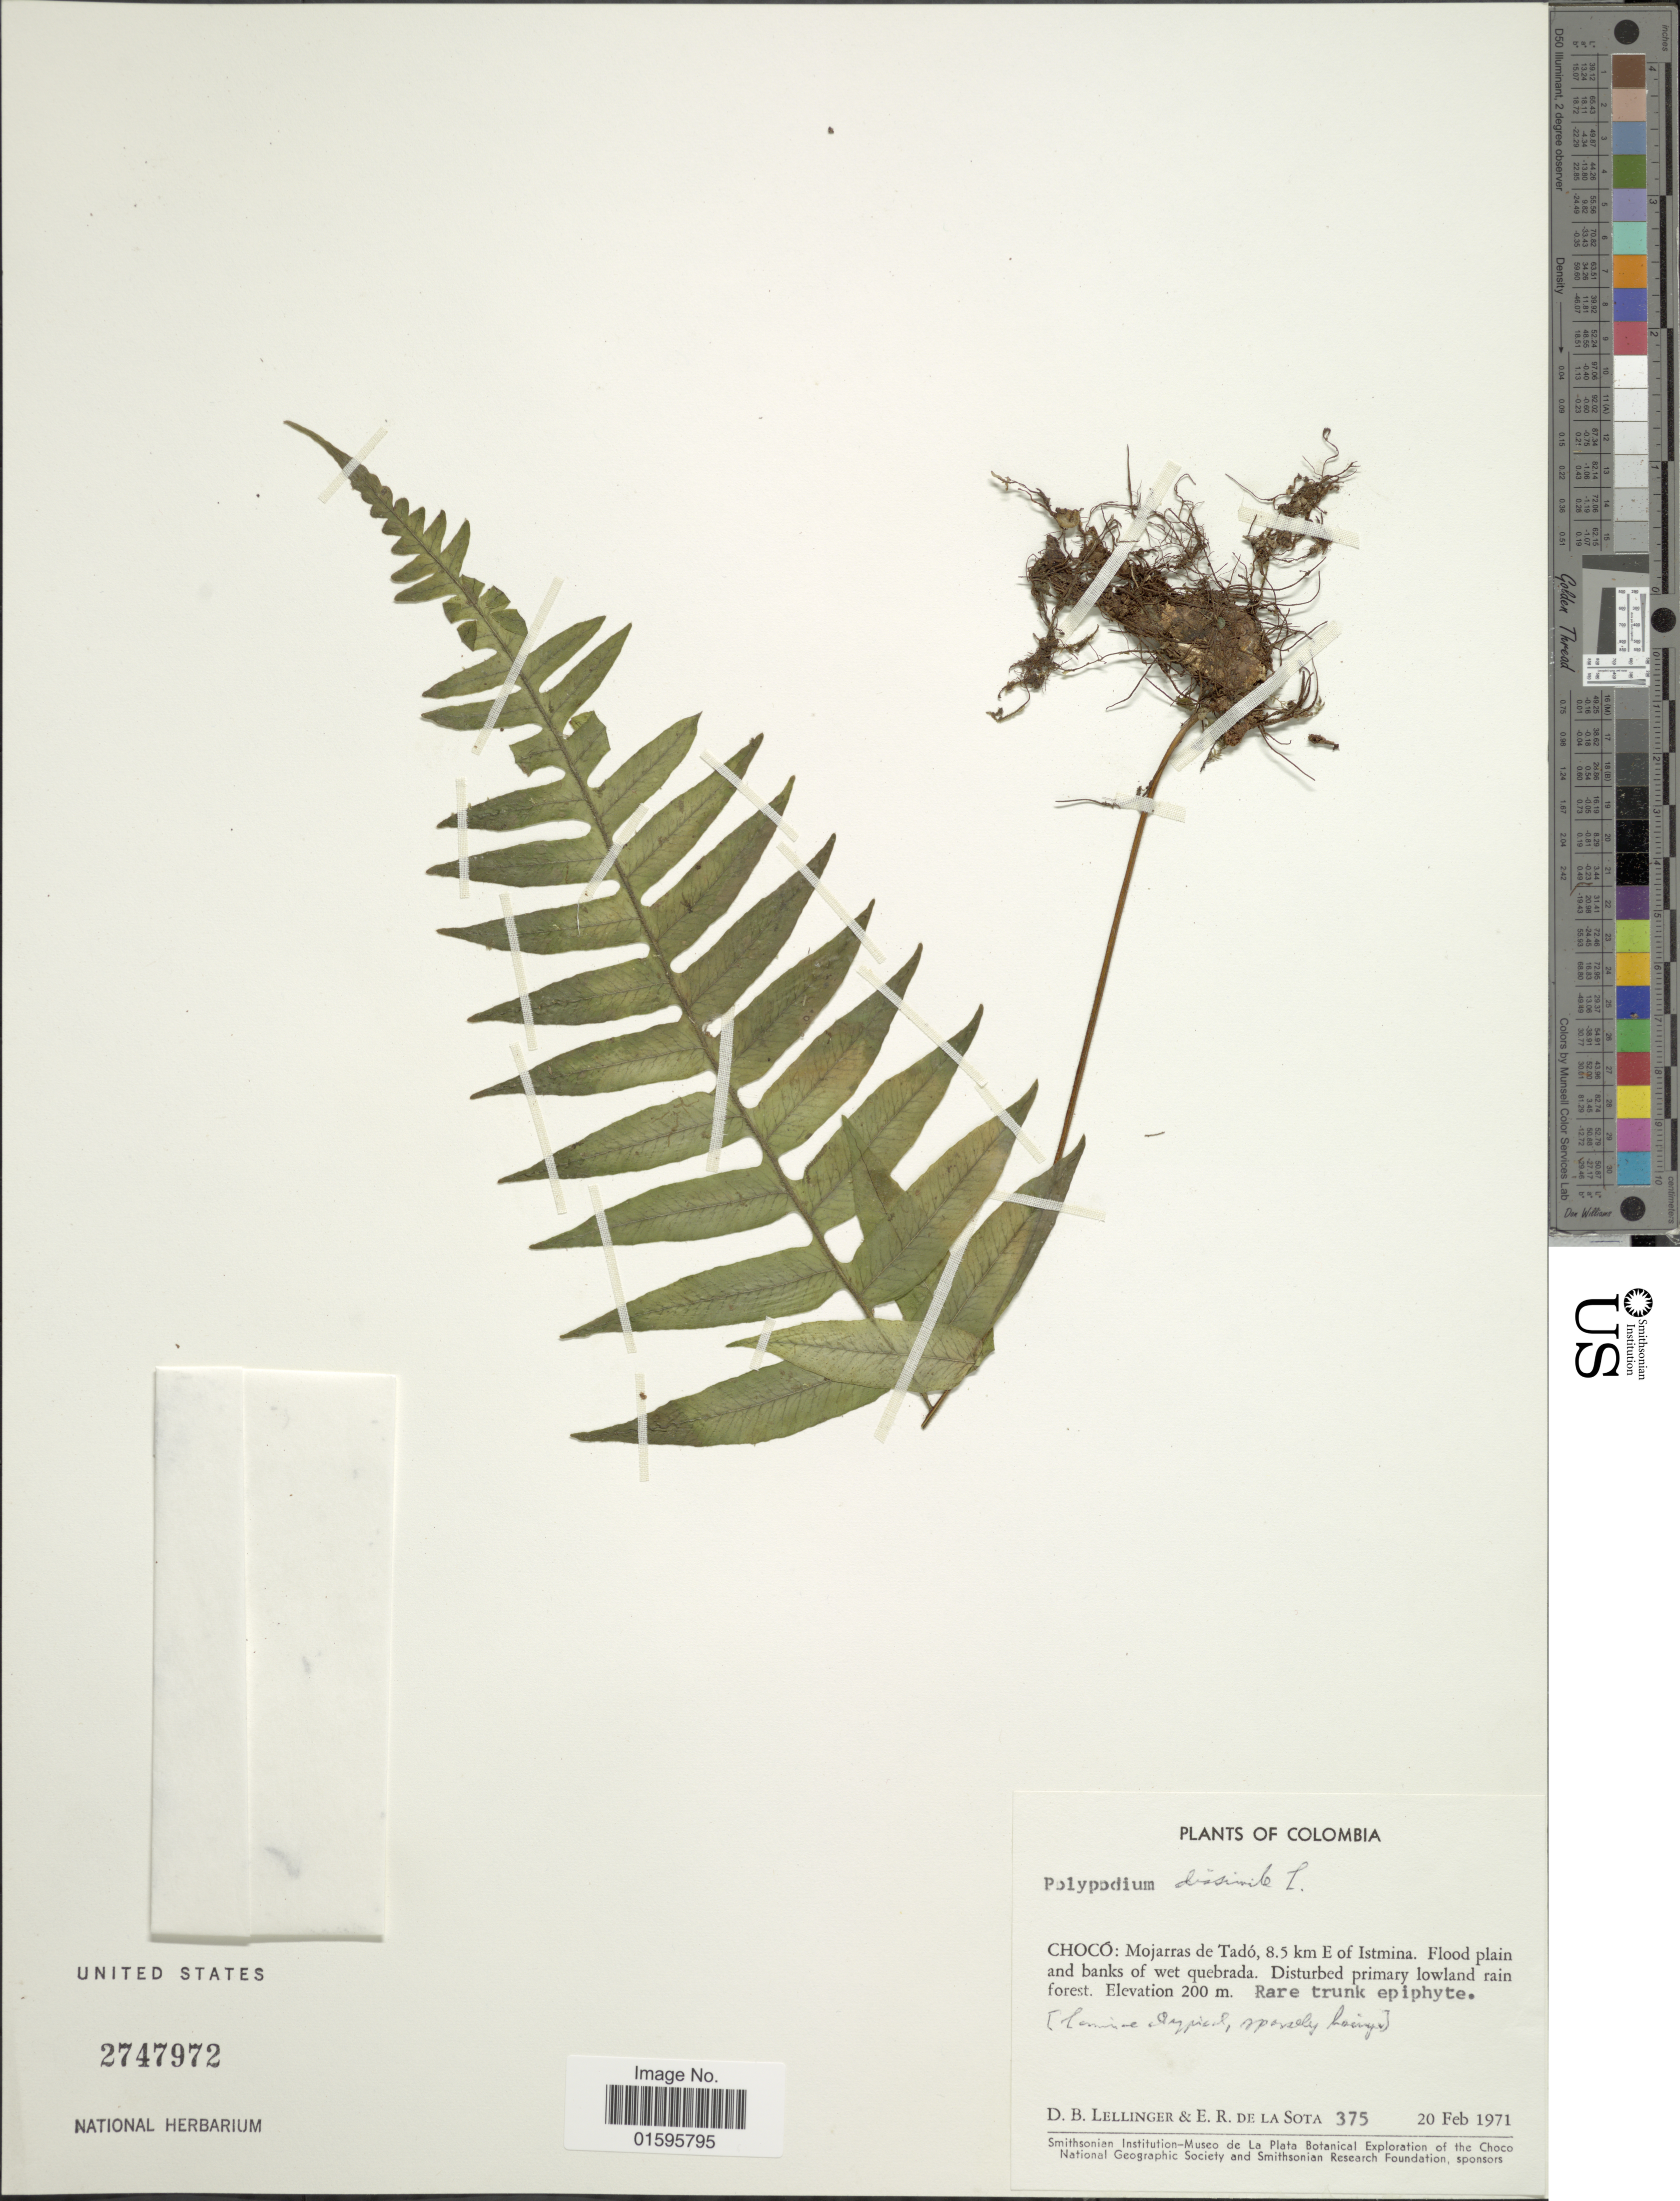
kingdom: Plantae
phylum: Tracheophyta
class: Polypodiopsida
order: Polypodiales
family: Polypodiaceae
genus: Polypodium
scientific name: Polypodium dulce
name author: Poir.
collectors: D. B. Lellinger & E. R. de la Sota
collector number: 375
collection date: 1971-02-20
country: Colombia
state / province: Chocó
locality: Choco: Mojarras de Tado, 8.5 km E of Istmina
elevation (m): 200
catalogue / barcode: US 2747972